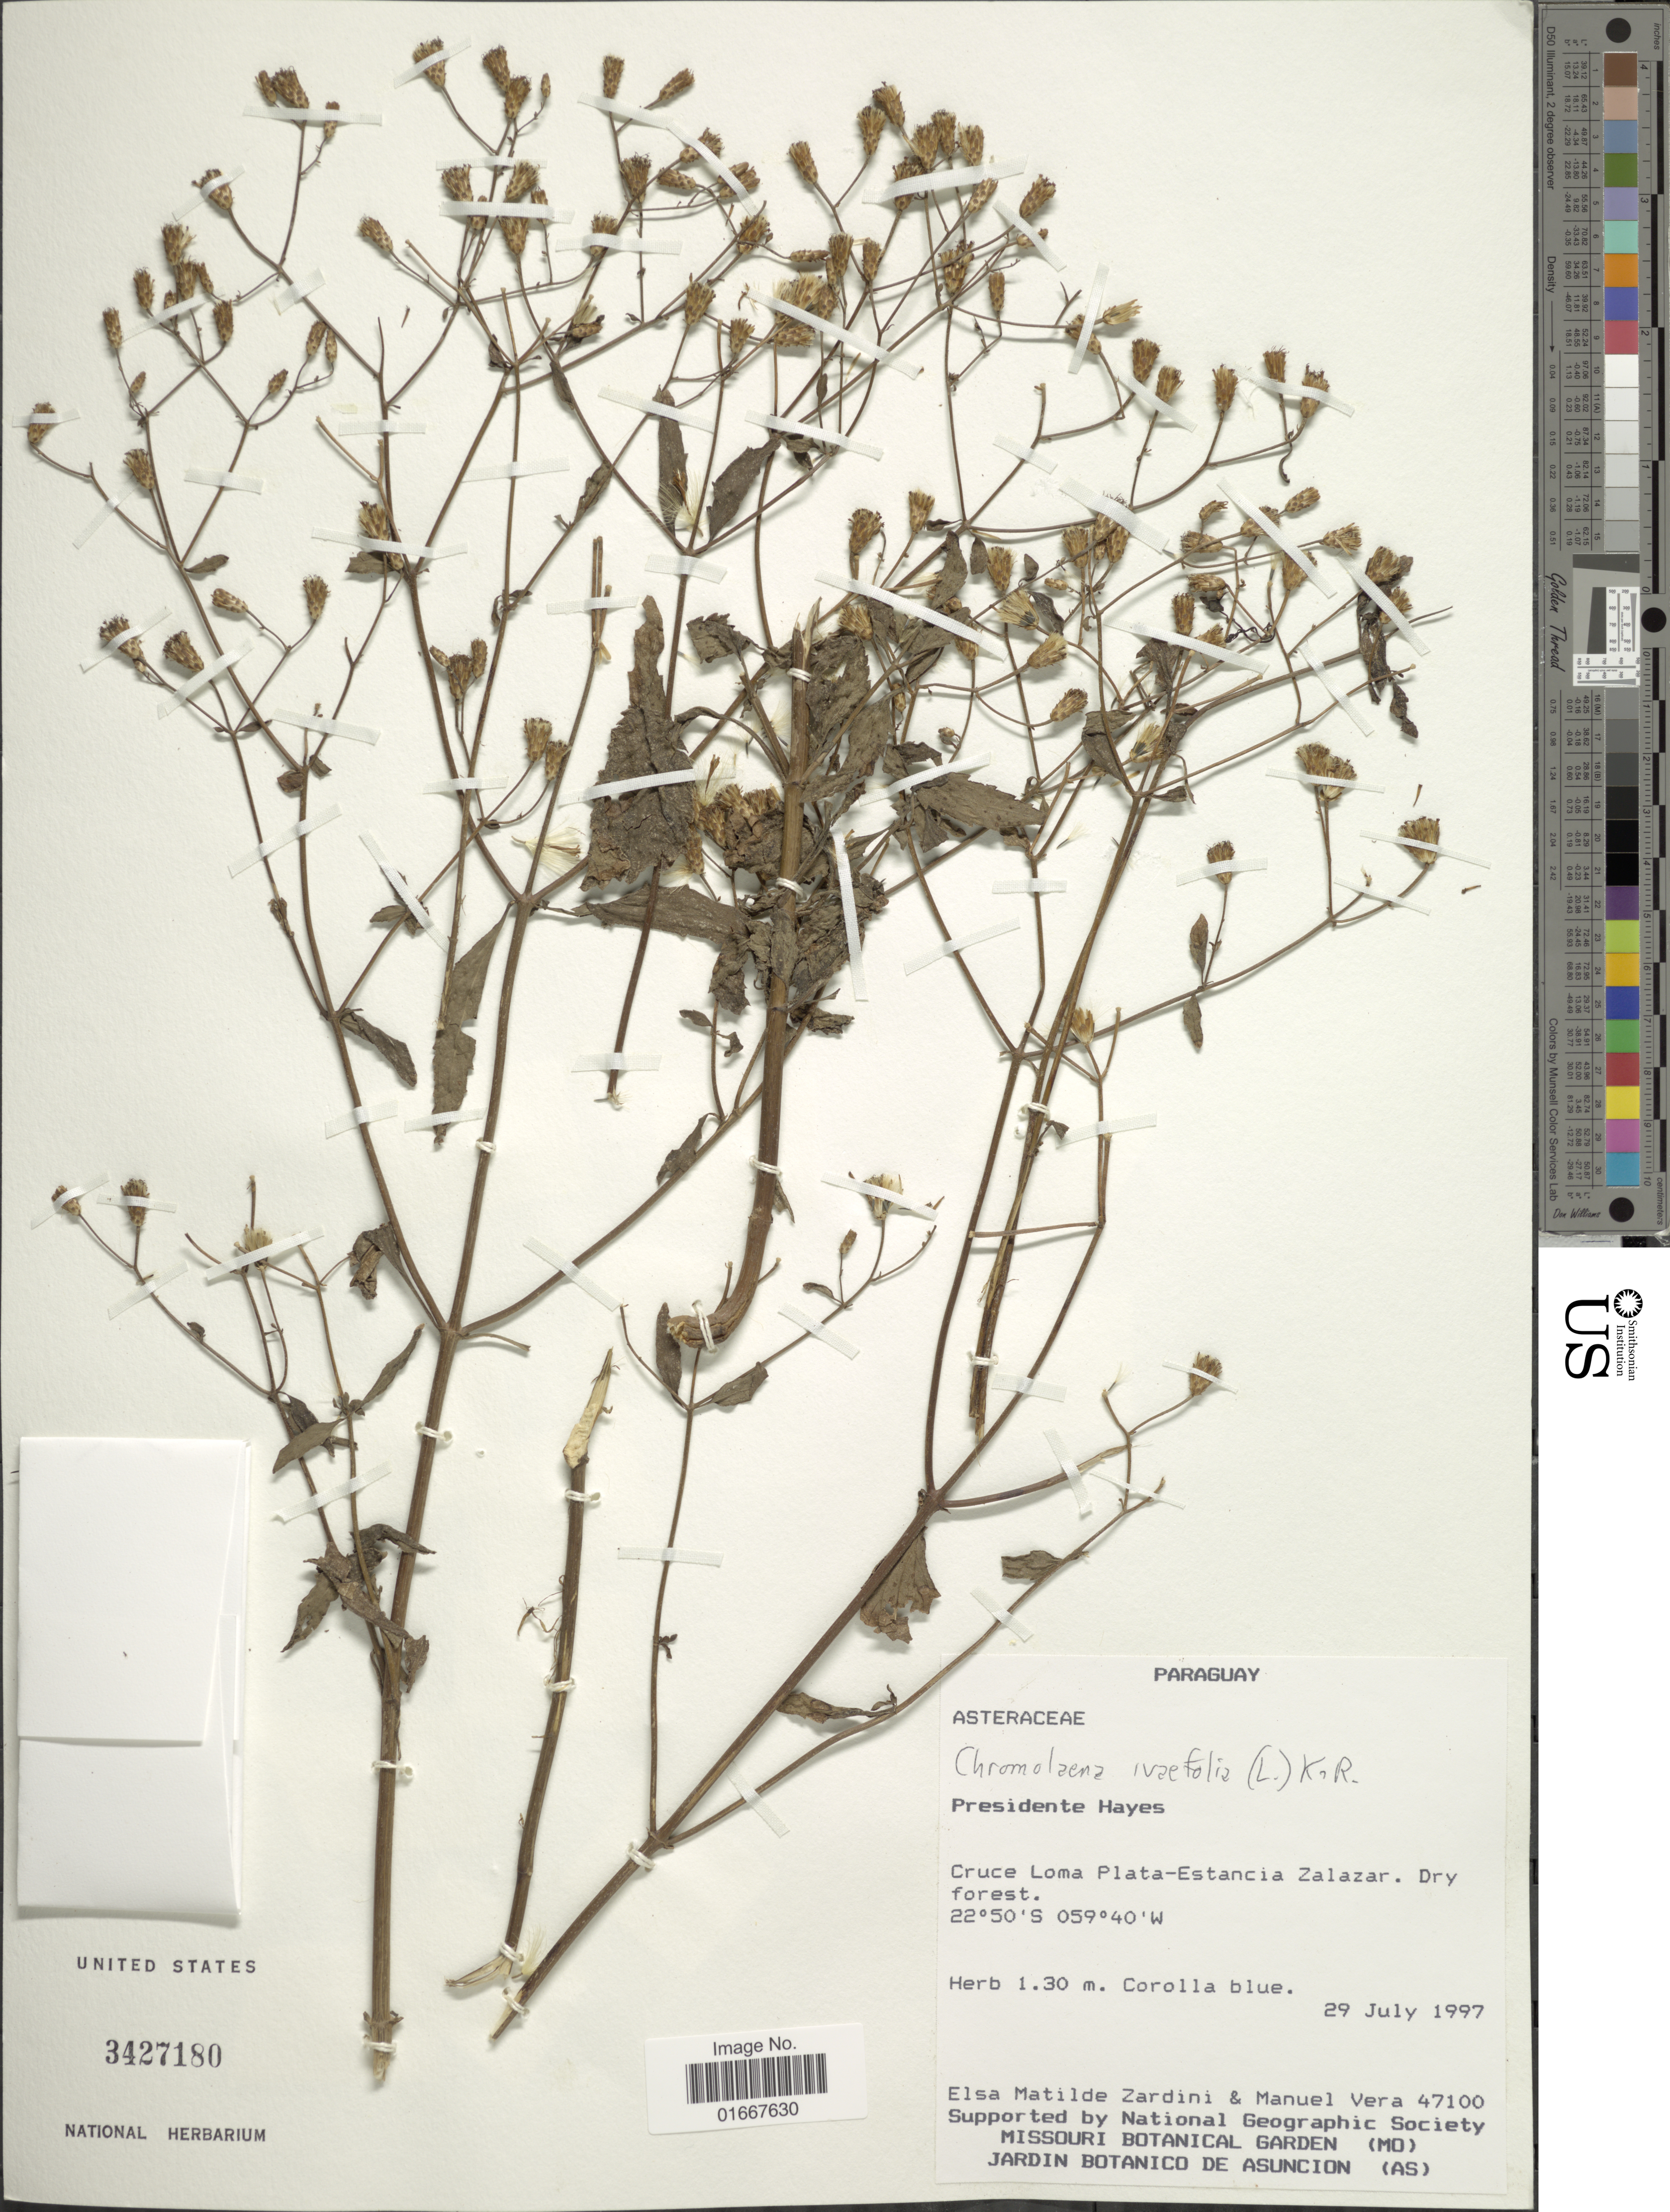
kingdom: Plantae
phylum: Tracheophyta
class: Magnoliopsida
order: Asterales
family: Asteraceae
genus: Chromolaena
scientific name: Chromolaena ivaefolia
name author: (L.) R.M. King & H. Rob.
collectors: E. M. Zardini & M. Vera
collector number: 47100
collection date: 1997-07-29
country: Paraguay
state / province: Presidente Hayes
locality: Cruce Loma Plata-Estancia Zalazar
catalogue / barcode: US 3427180